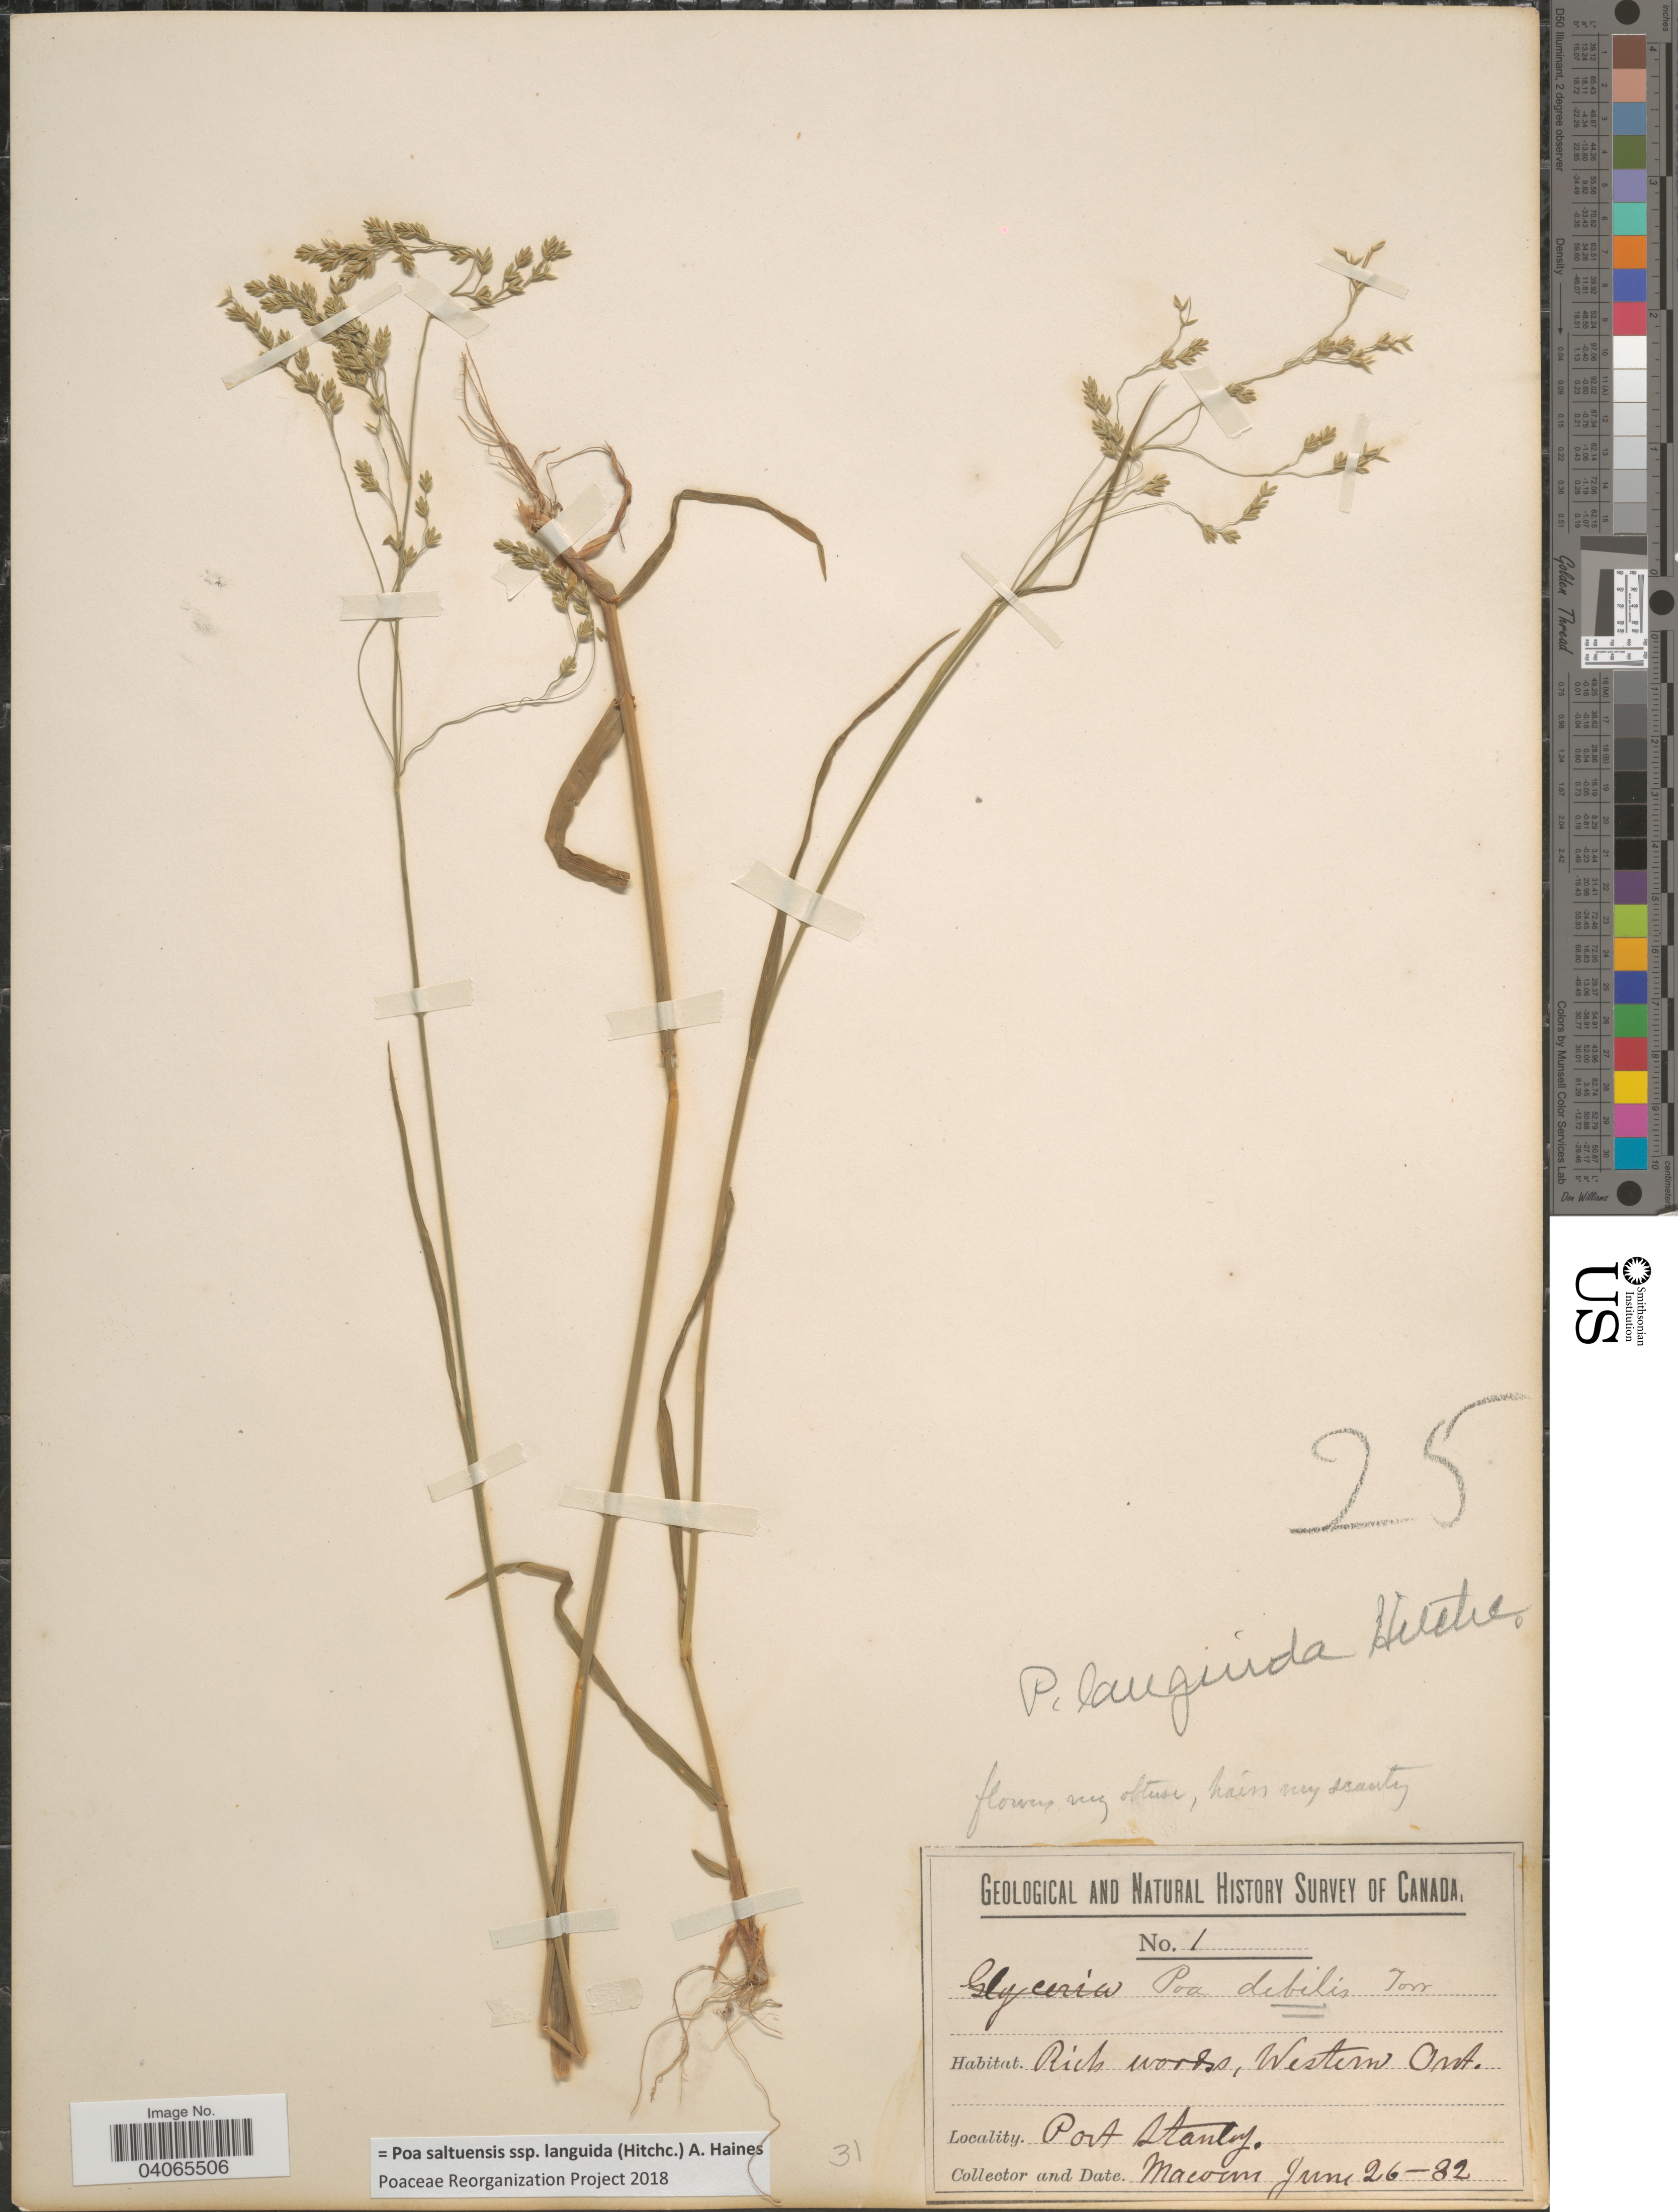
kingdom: Plantae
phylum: Tracheophyta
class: Liliopsida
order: Poales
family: Poaceae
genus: Poa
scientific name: Poa saltuensis subsp. languida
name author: (Hitchc.) A. Haines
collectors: -- Macoun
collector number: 1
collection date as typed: Transcribed d/m/y: 26/6/82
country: Canada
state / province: Ontario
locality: Geological and Natural History Survey of Canada. Rich woods, Western Ont. Port Stanley.